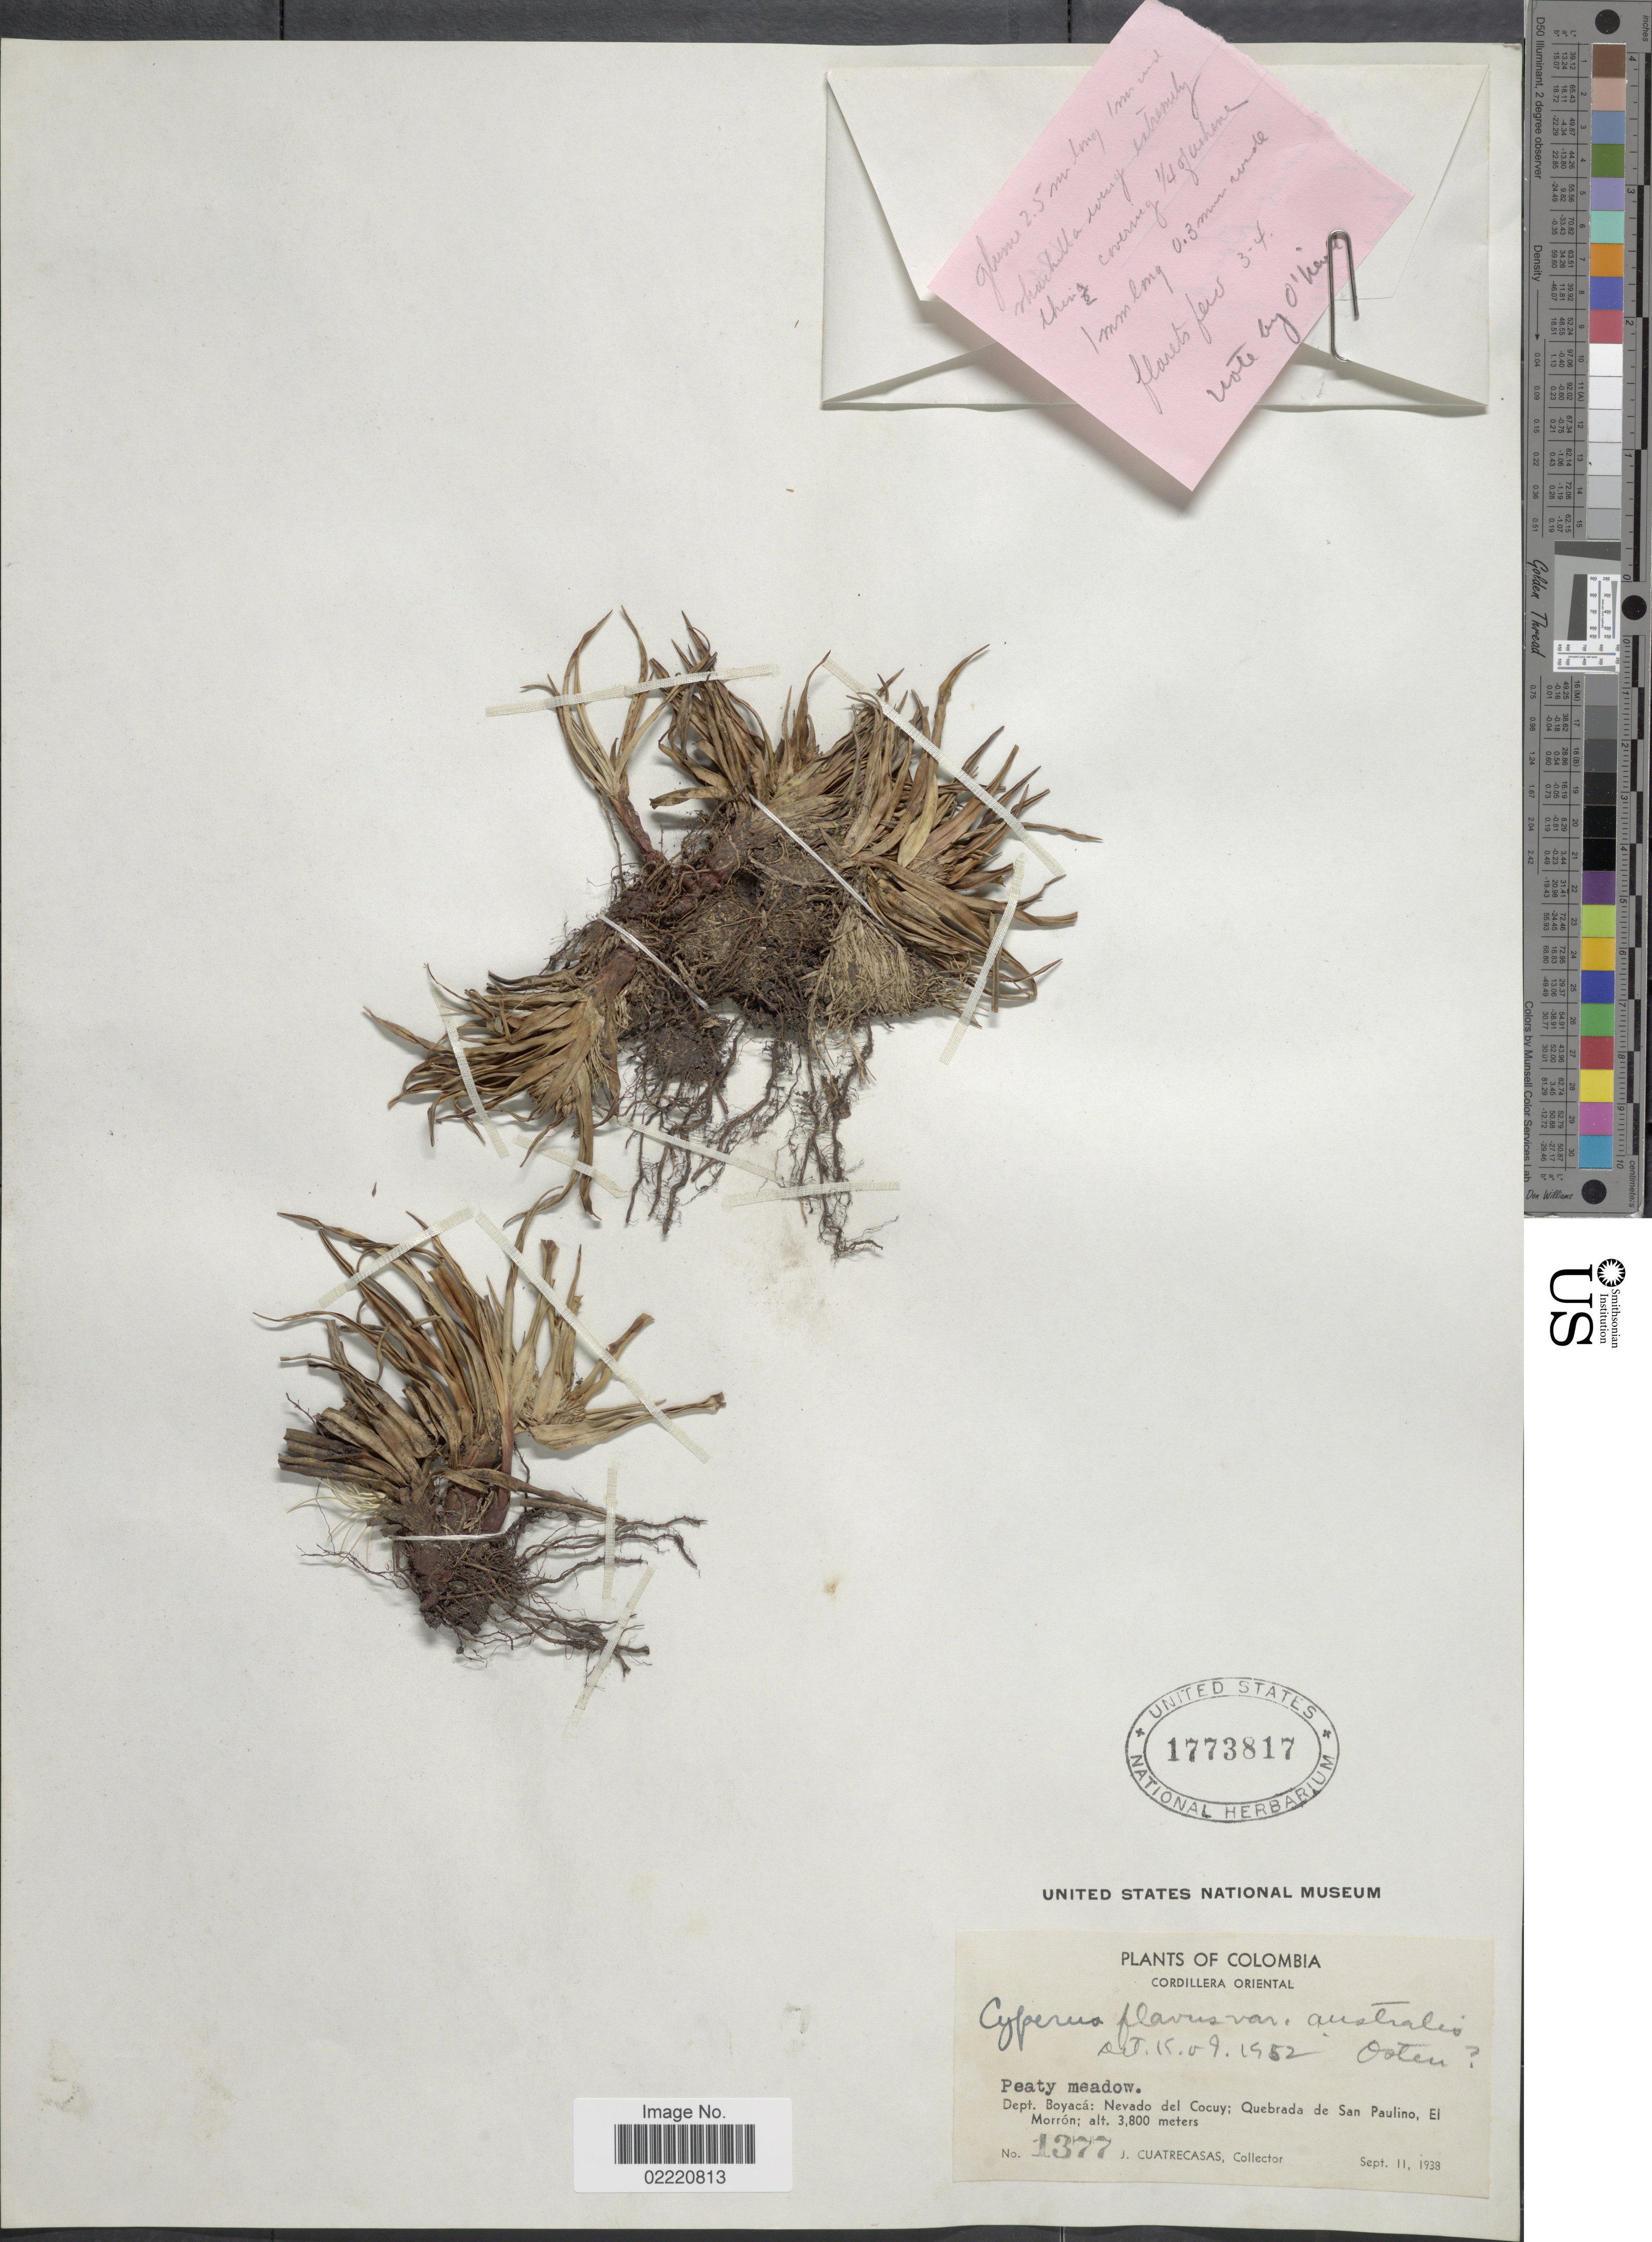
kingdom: Plantae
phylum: Tracheophyta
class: Liliopsida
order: Poales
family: Cyperaceae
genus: Cyperus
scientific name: Cyperus aggregatus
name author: (Willd.) Endl.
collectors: J. Cuatrecasas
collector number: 1377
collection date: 1938-09-11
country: Colombia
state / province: Boyacá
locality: Dept.Boyaca: Nevado del Cocuy: Quebrada de San Paulino, El Morron, Cordillera Oriental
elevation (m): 3800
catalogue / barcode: US 1773817